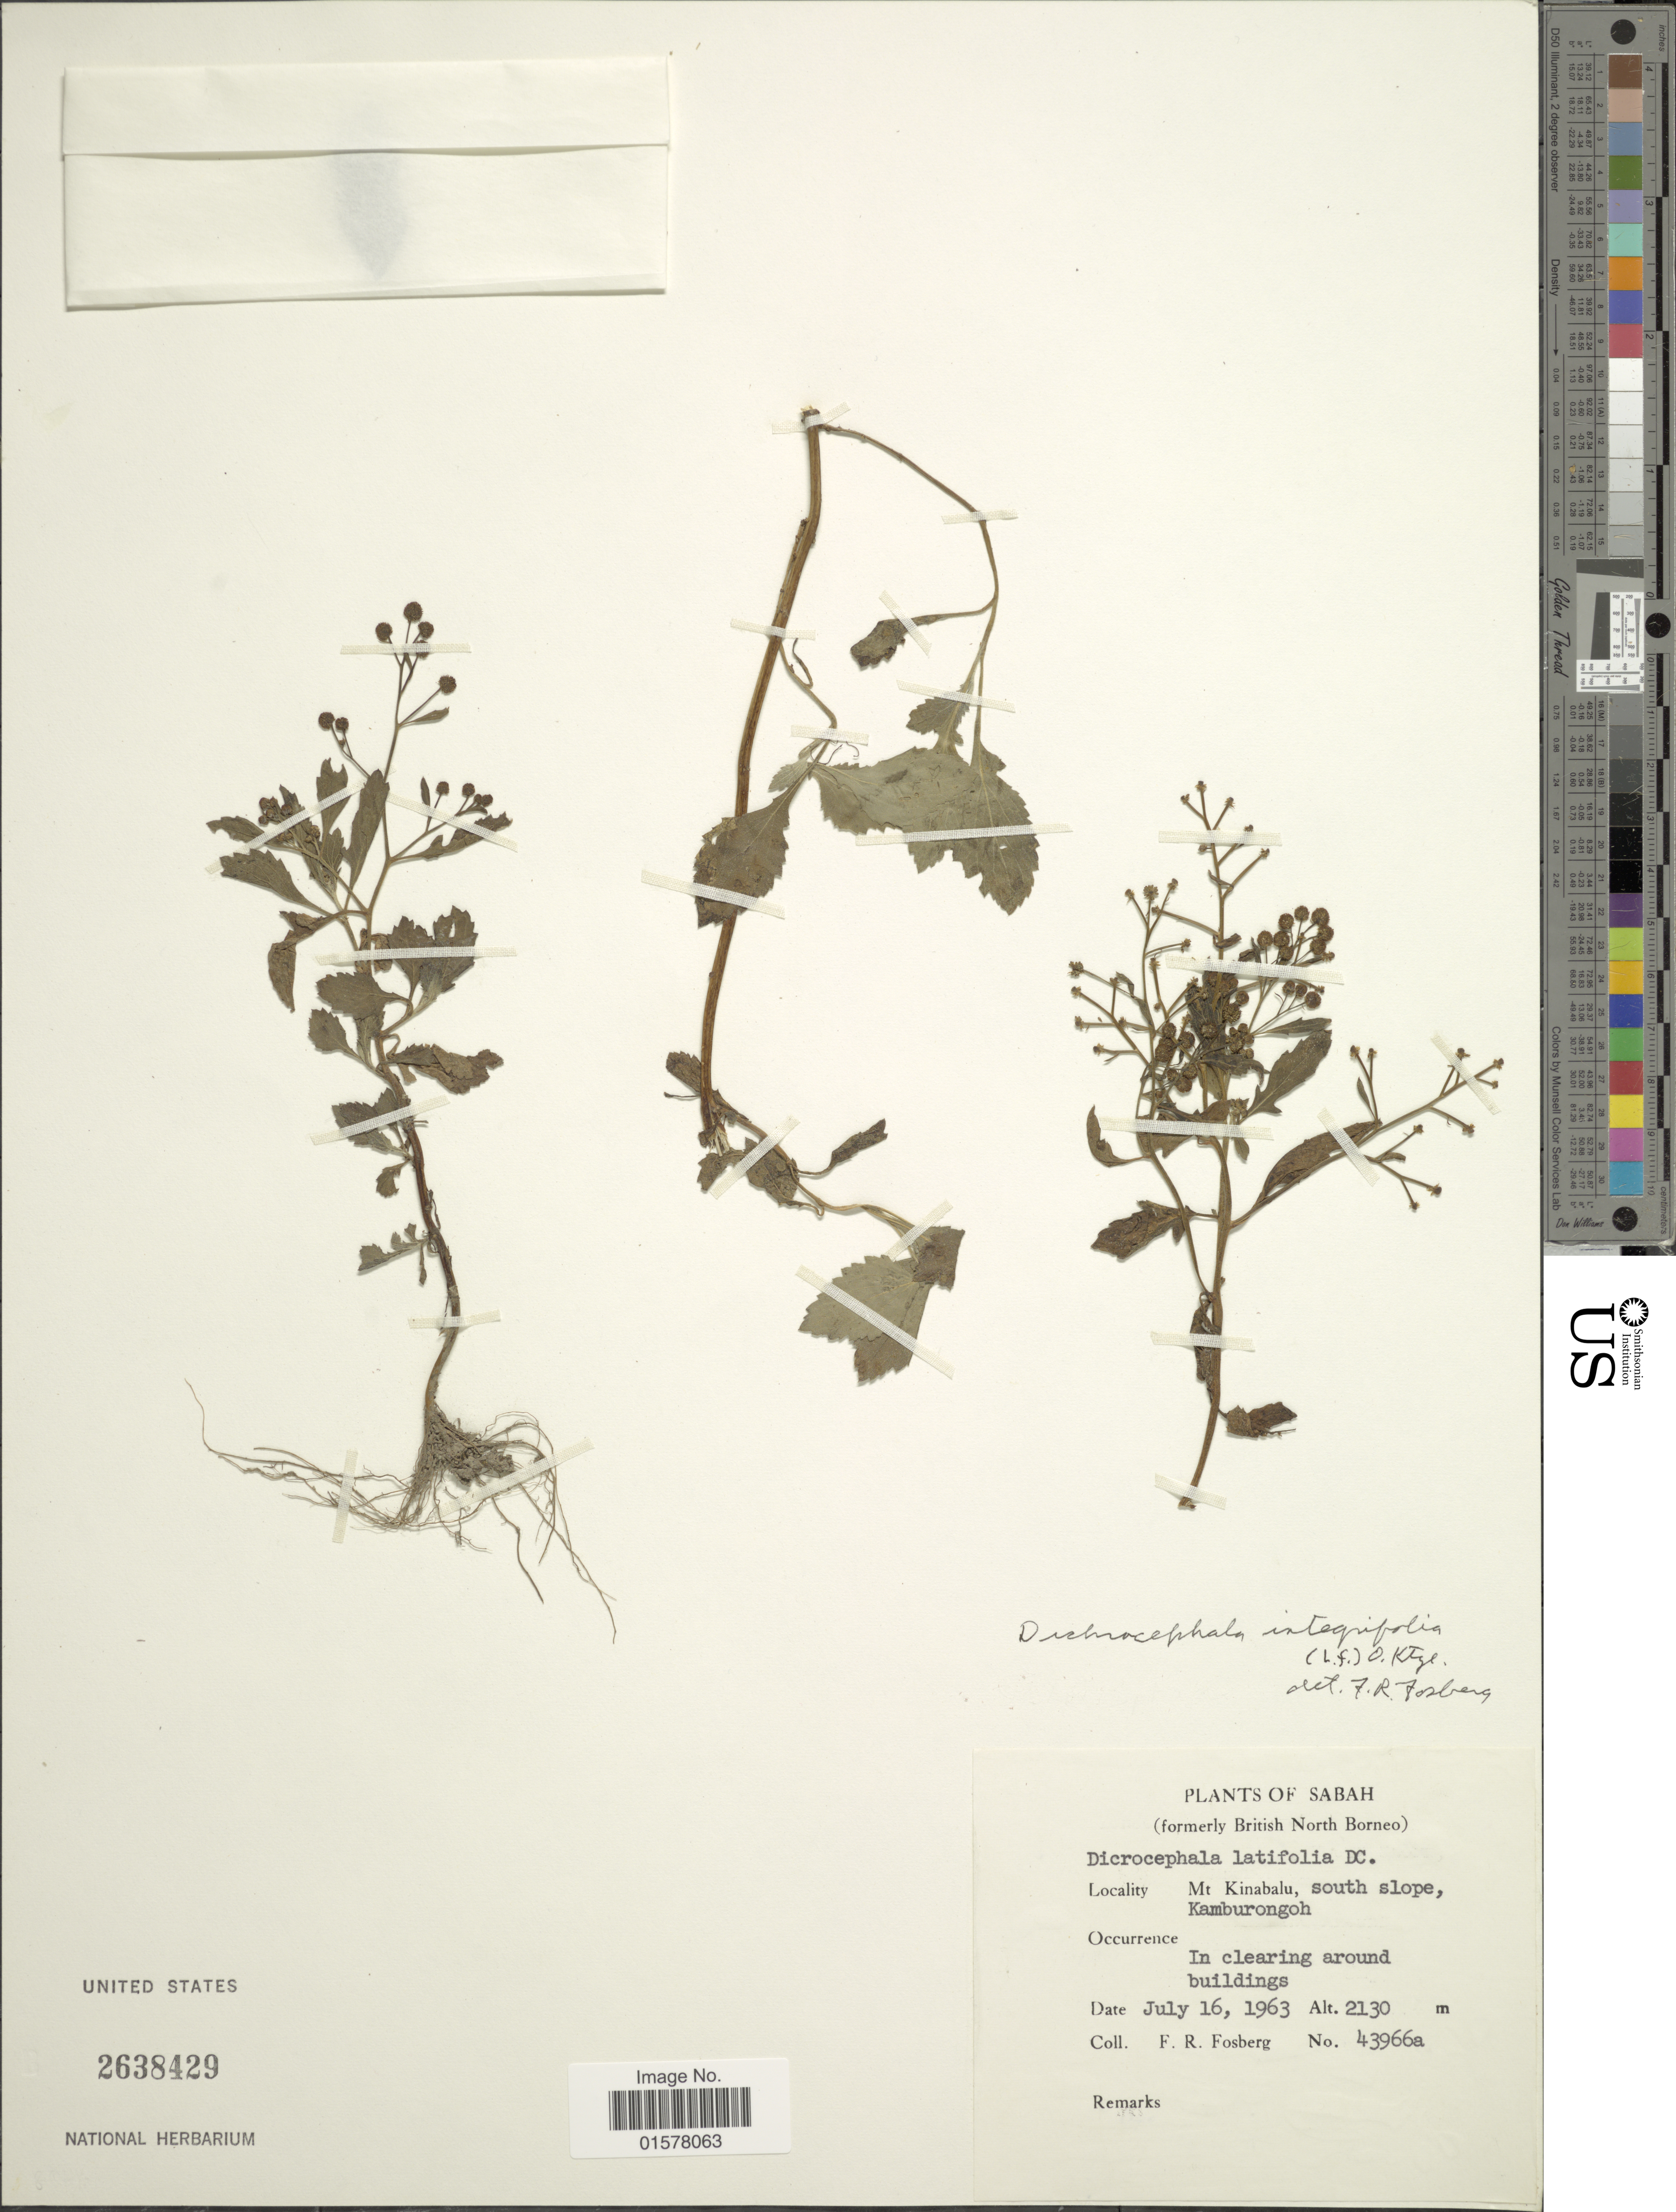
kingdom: Plantae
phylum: Tracheophyta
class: Magnoliopsida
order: Asterales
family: Asteraceae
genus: Dichrocephala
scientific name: Dichrocephala integrifolia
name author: (L. f.) Kuntze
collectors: F. R. Fosberg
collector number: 43966a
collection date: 1963-07-16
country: Malaysia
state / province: Sabah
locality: Sabah, Mt, Kinabalu, south slope, Kamburongoh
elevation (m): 2130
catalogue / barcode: US 2638429